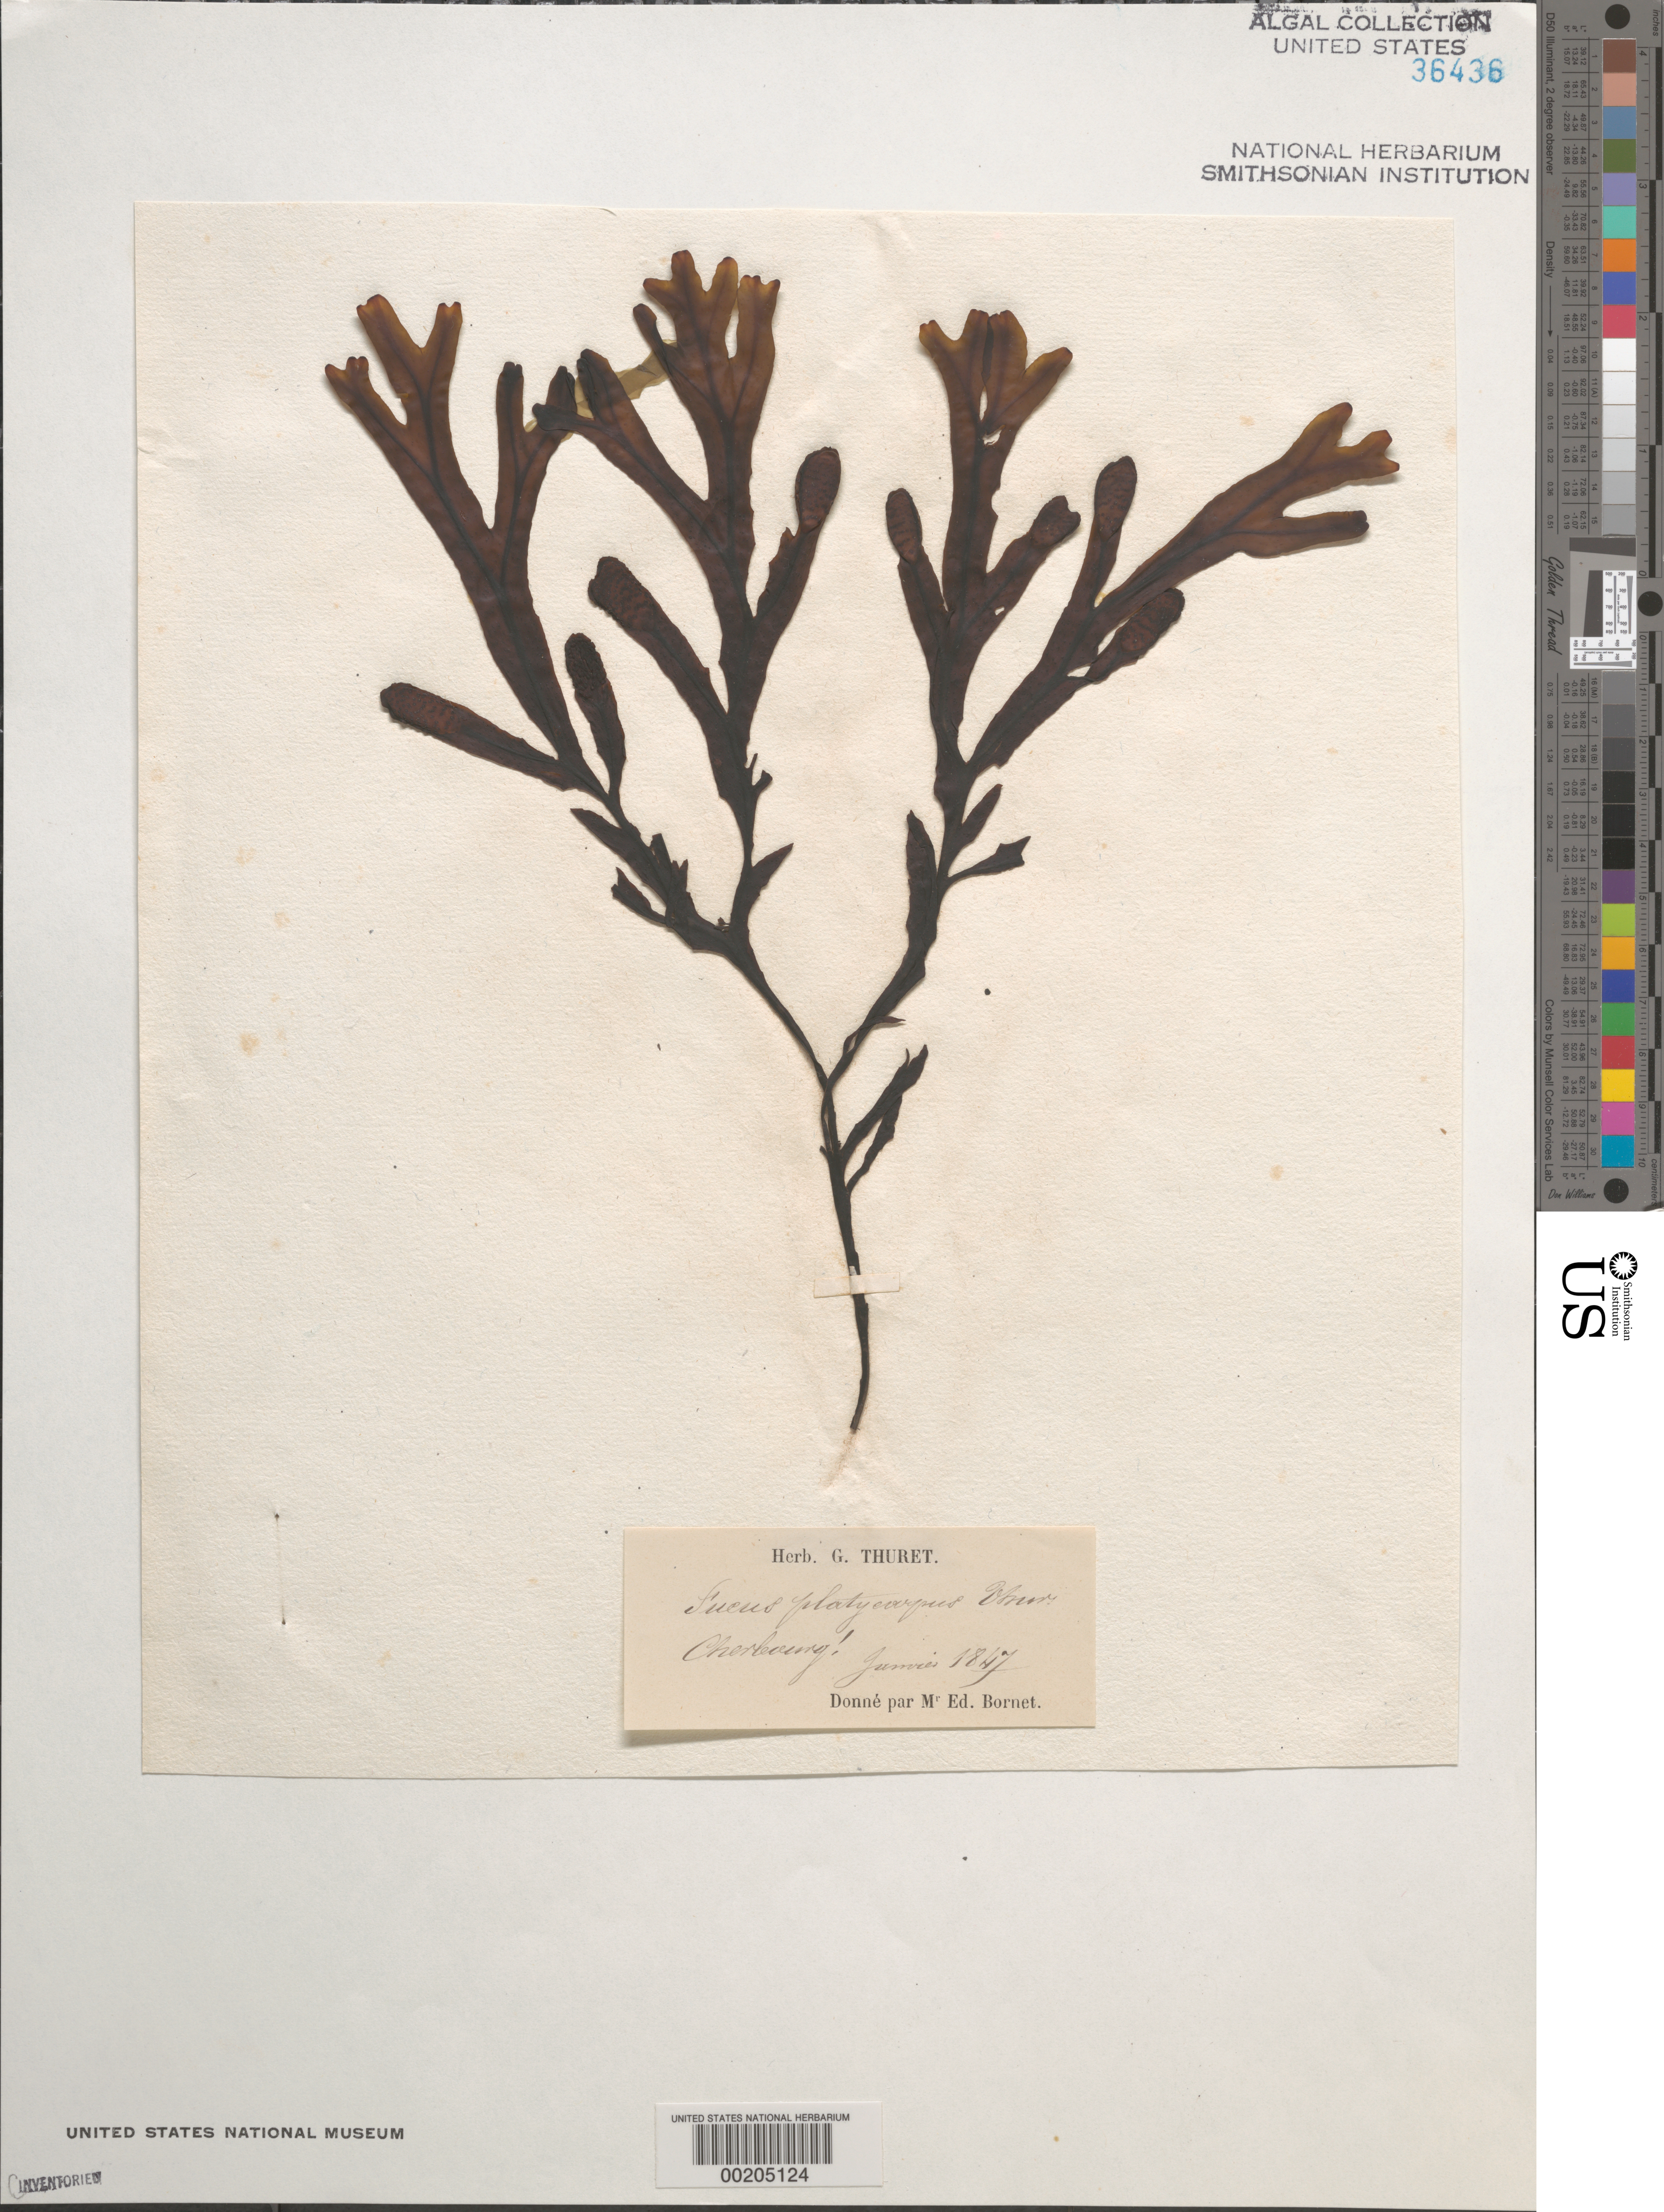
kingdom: Chromista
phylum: Ochrophyta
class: Phaeophyceae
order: Fucales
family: Fucaceae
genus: Fucus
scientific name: Fucus macroguiryi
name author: Almeida et al.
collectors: Thuret, G. (herbarium)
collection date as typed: Jan 1847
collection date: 1847-01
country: France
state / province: Normandie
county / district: Manche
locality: Cherbourg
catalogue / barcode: US 36436